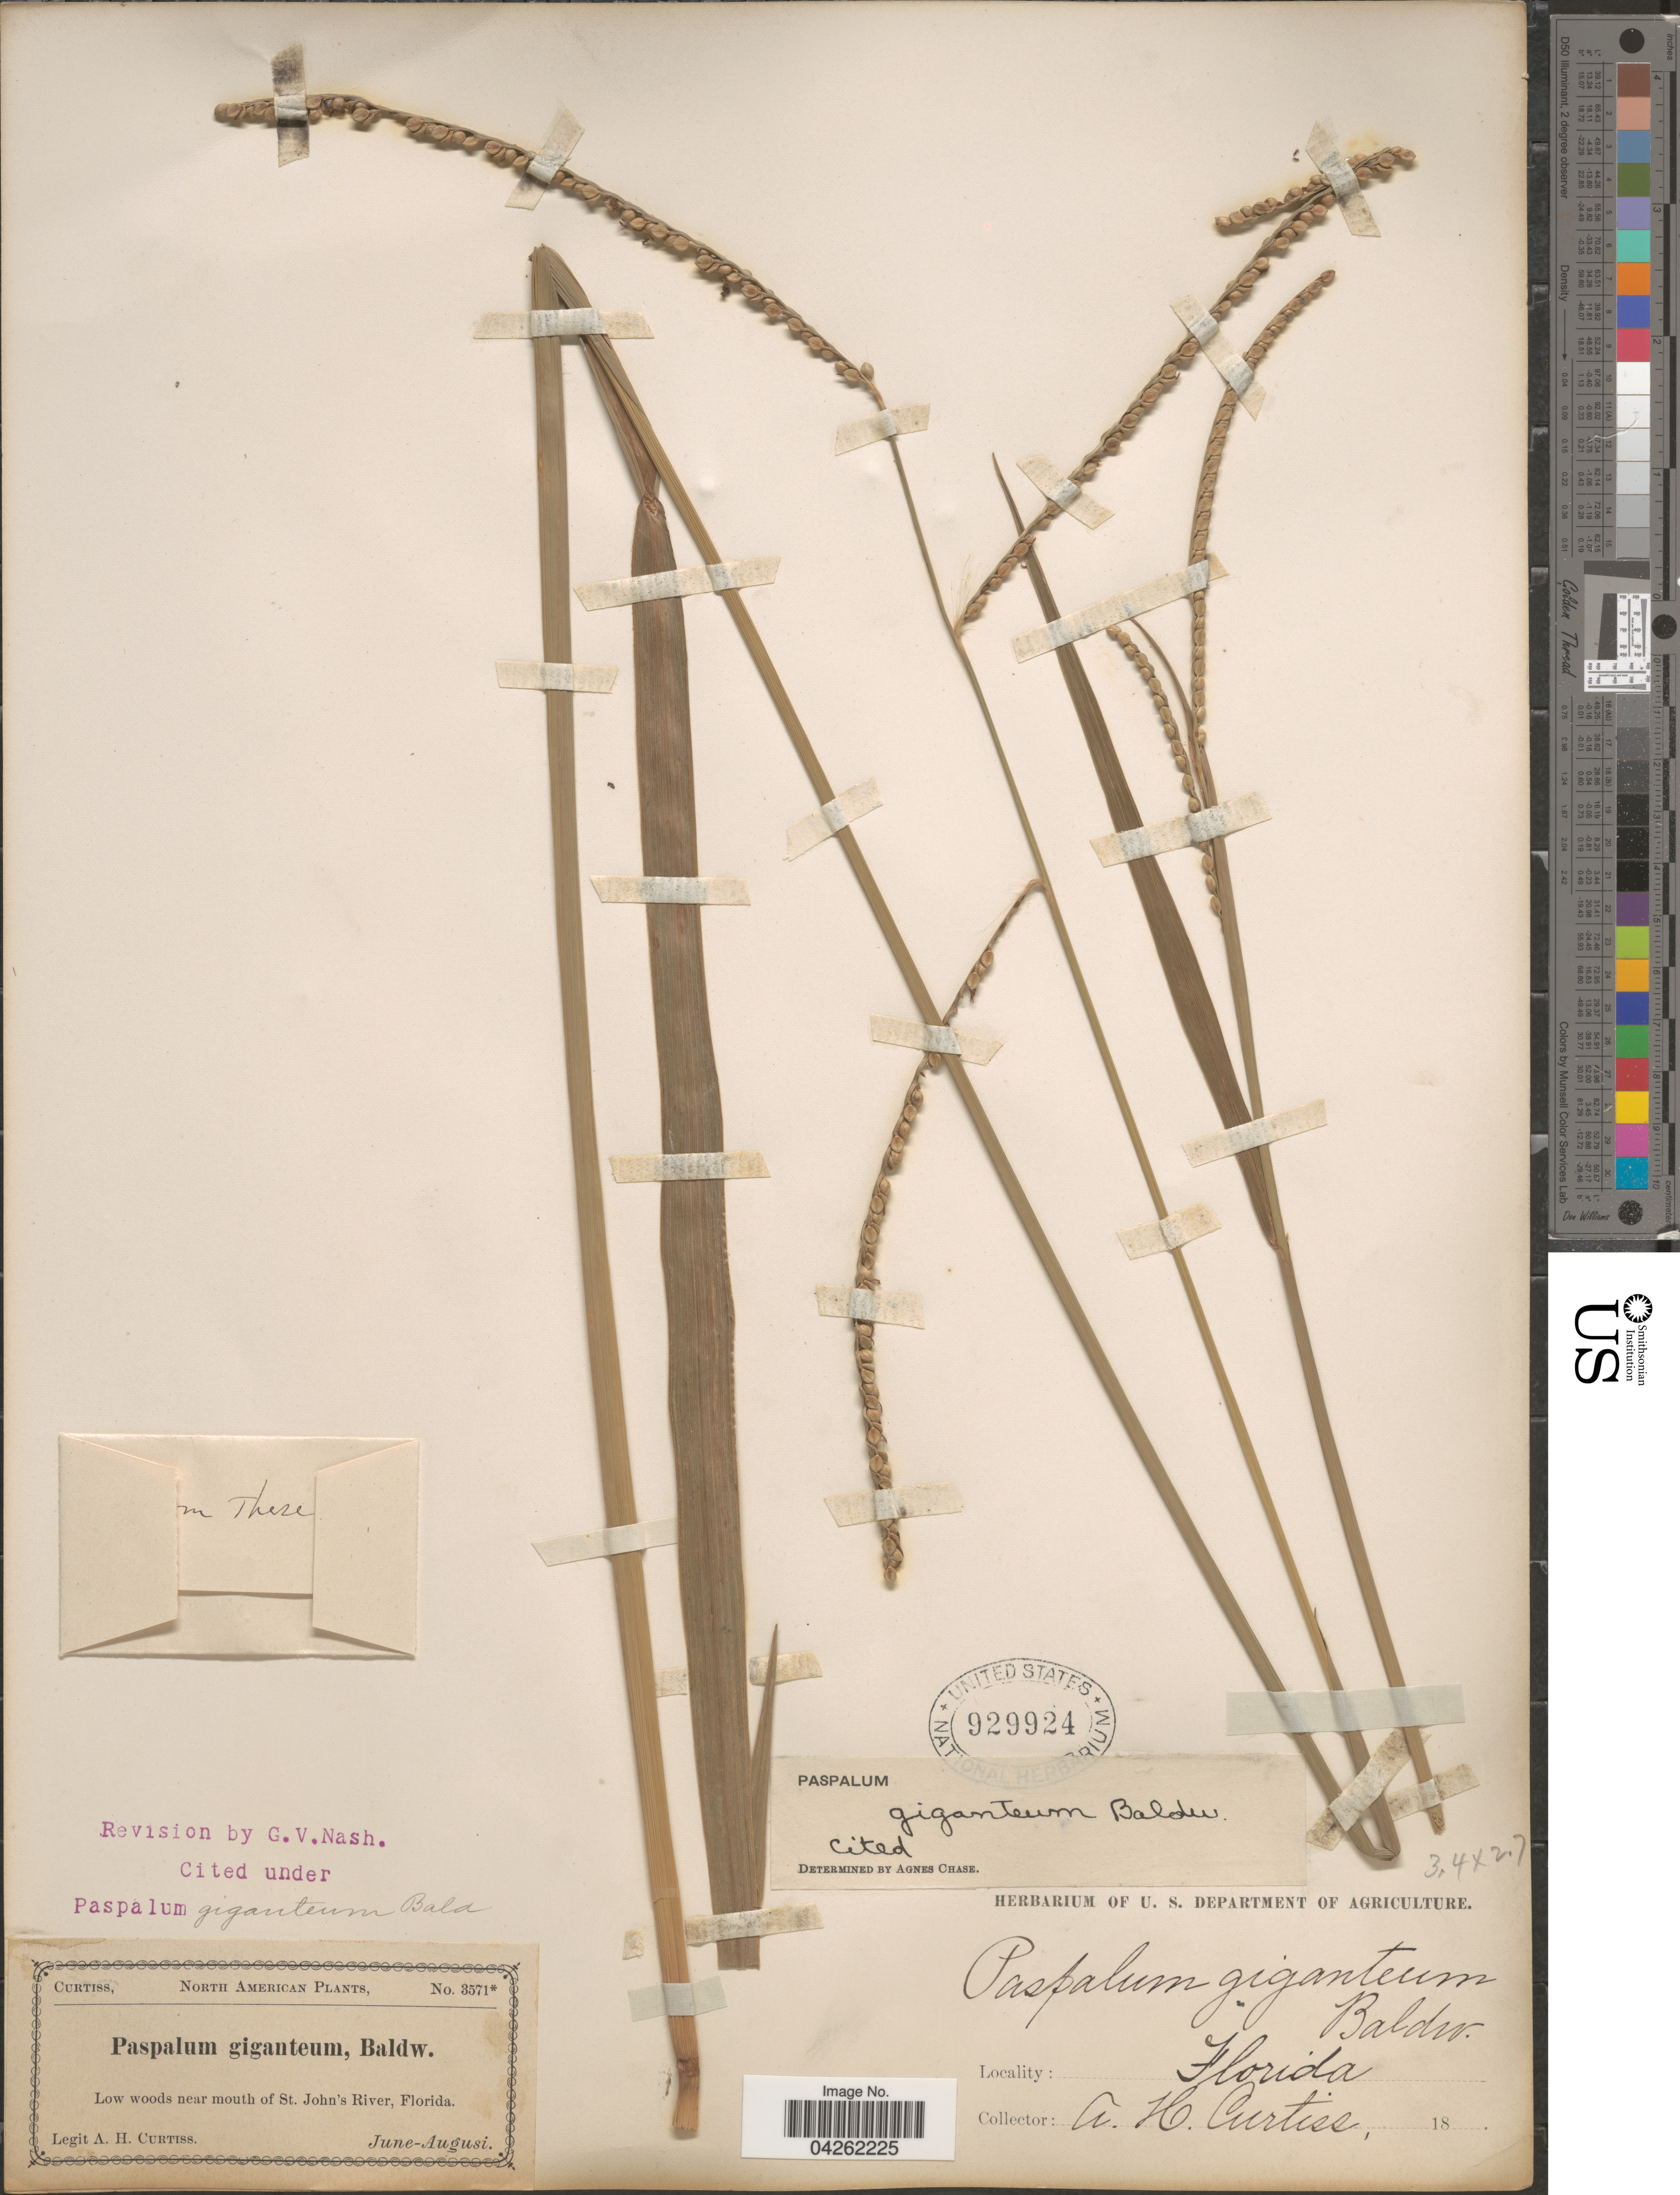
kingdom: Plantae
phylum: Tracheophyta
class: Liliopsida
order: Poales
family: Poaceae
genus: Paspalum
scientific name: Paspalum giganteum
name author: Baldwin ex Vasey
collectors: A. H. Curtiss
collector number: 3571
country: United States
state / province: Florida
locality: Low woods near mouth of St. John's River.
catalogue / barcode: US 929924